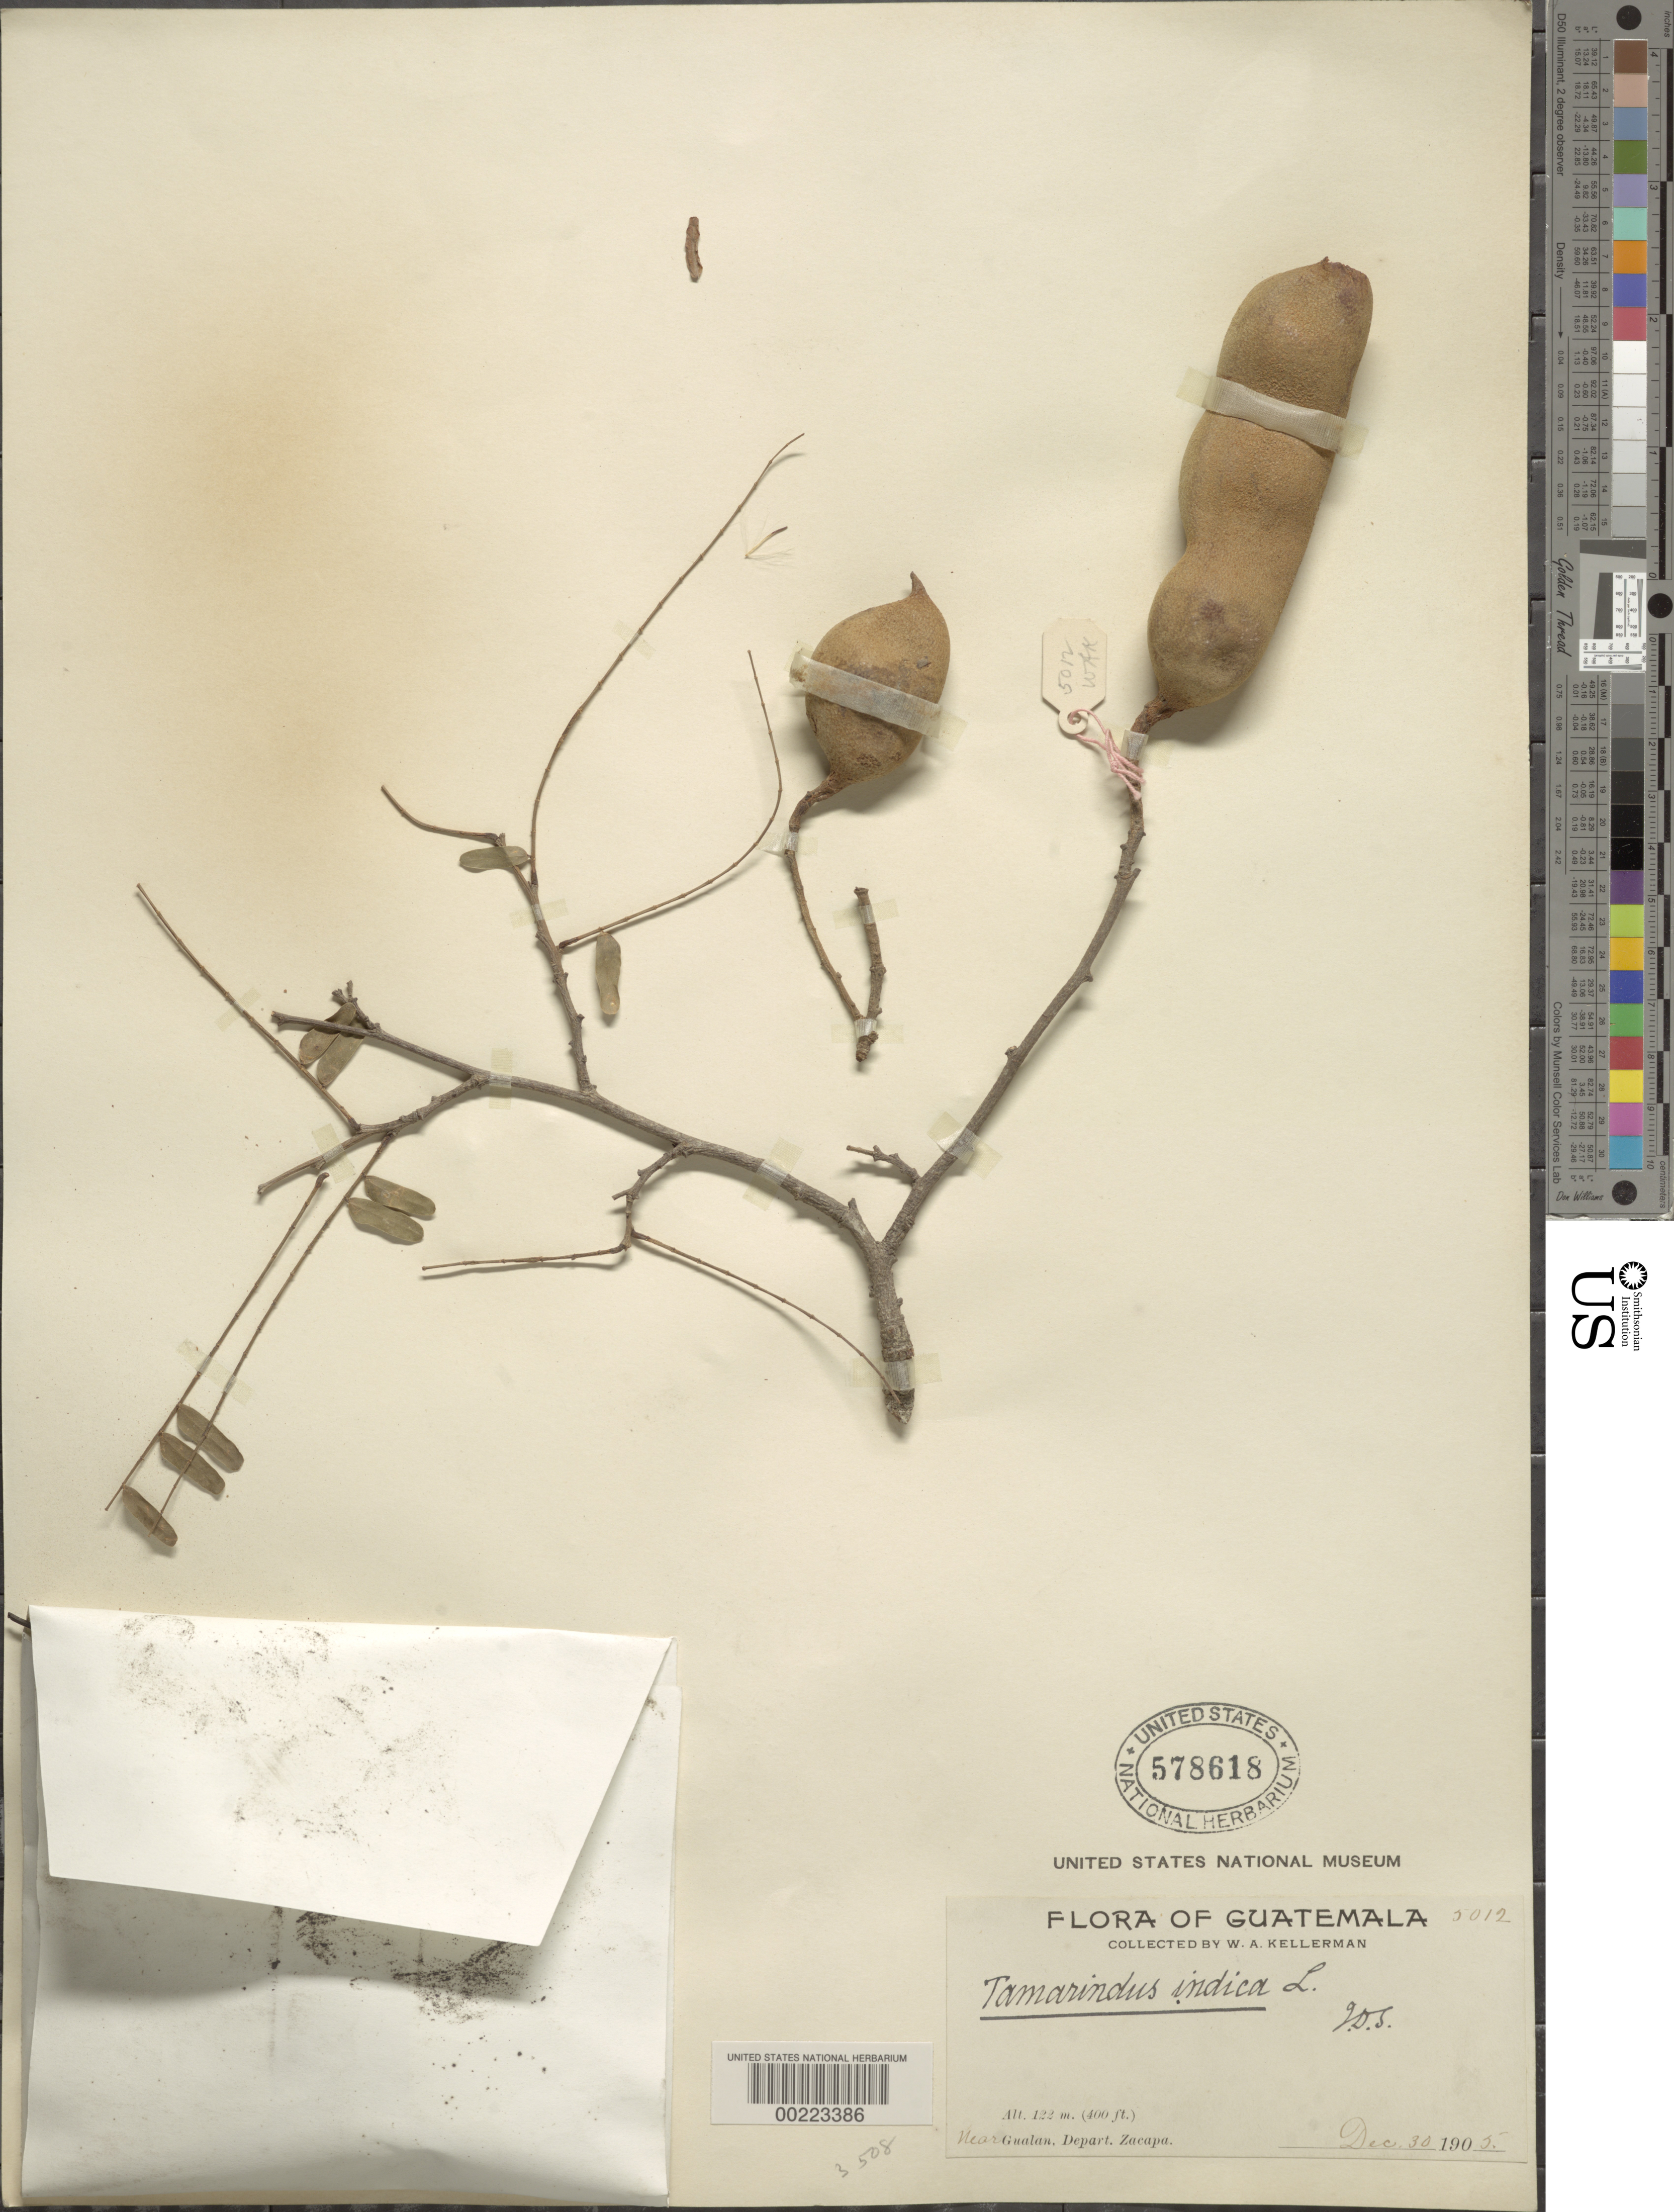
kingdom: Plantae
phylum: Tracheophyta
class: Magnoliopsida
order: Fabales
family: Fabaceae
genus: Tamarindus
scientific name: Tamarindus indica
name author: L.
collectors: W. A. Kellerman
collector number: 5012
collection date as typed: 30 Dec 1905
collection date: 1905-12-30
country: Guatemala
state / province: Zacapa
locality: Gualan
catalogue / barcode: US 578618